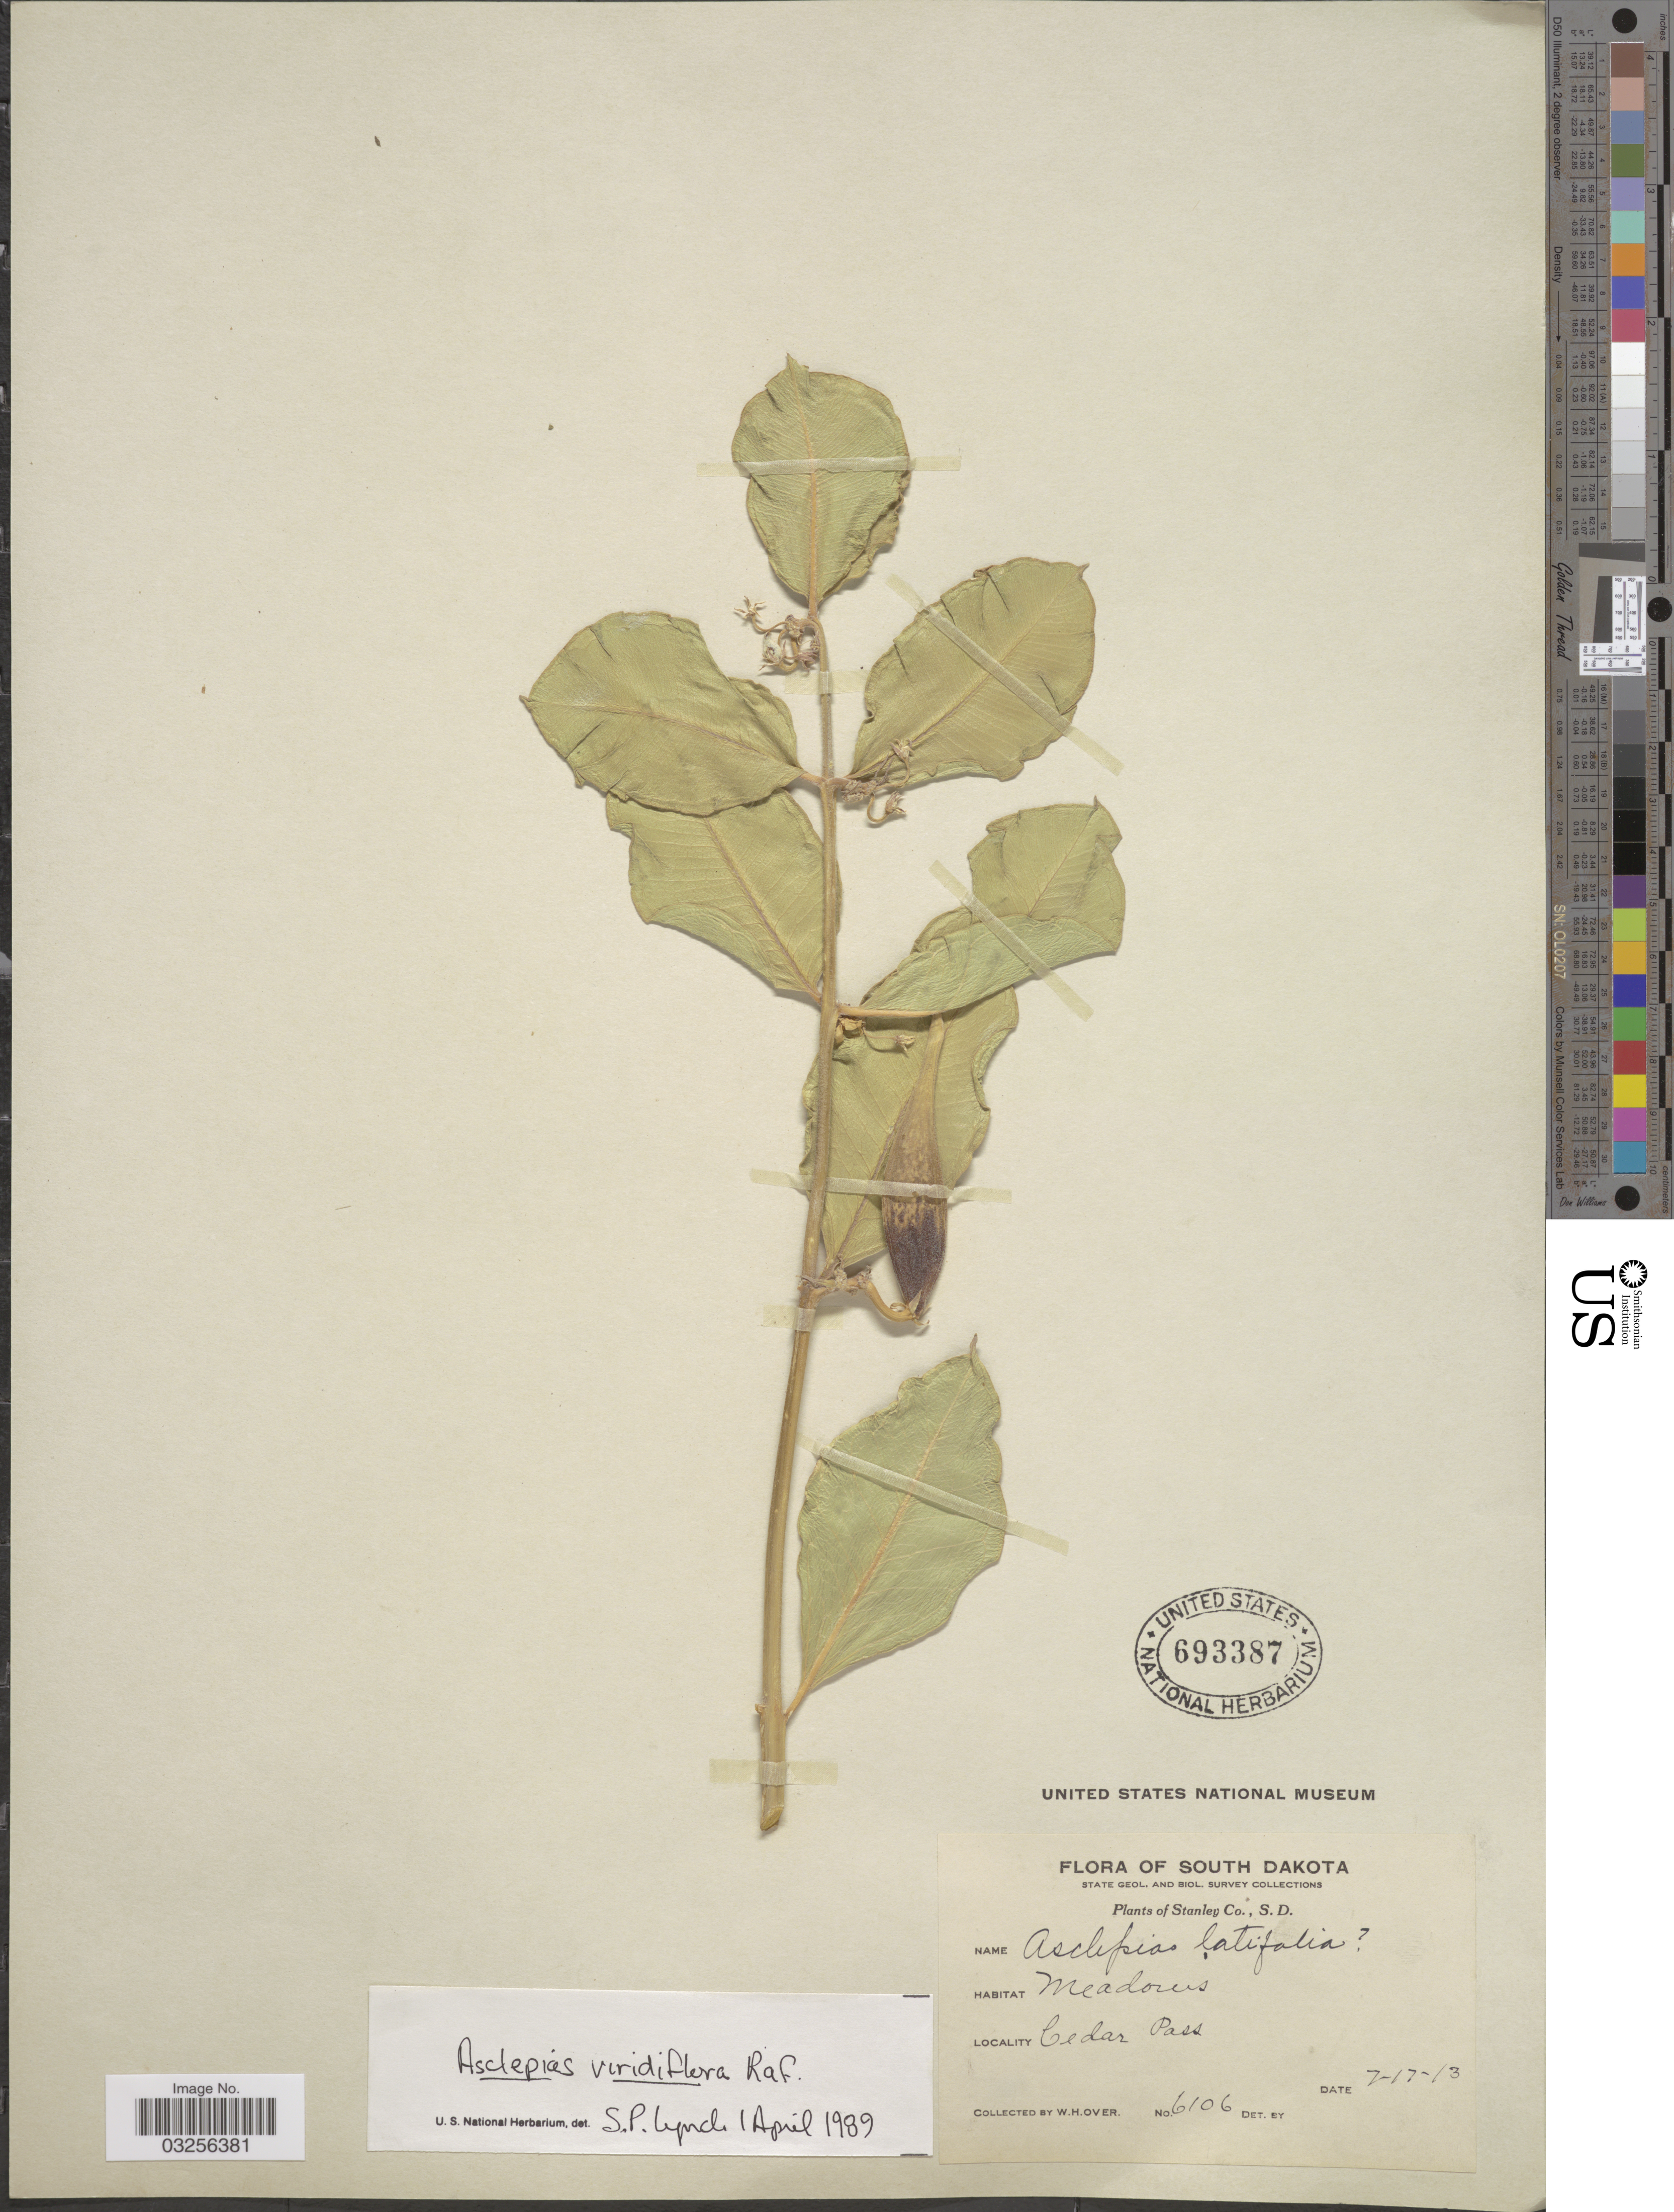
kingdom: Plantae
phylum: Tracheophyta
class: Magnoliopsida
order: Gentianales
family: Apocynaceae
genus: Asclepias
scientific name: Asclepias viridiflora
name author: Raf.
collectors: W. Over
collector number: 6106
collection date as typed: Transcribed d/m/y: 17/7/13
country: United States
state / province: South Dakota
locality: Stanley Co. Cedar Pass.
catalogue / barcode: US 693387